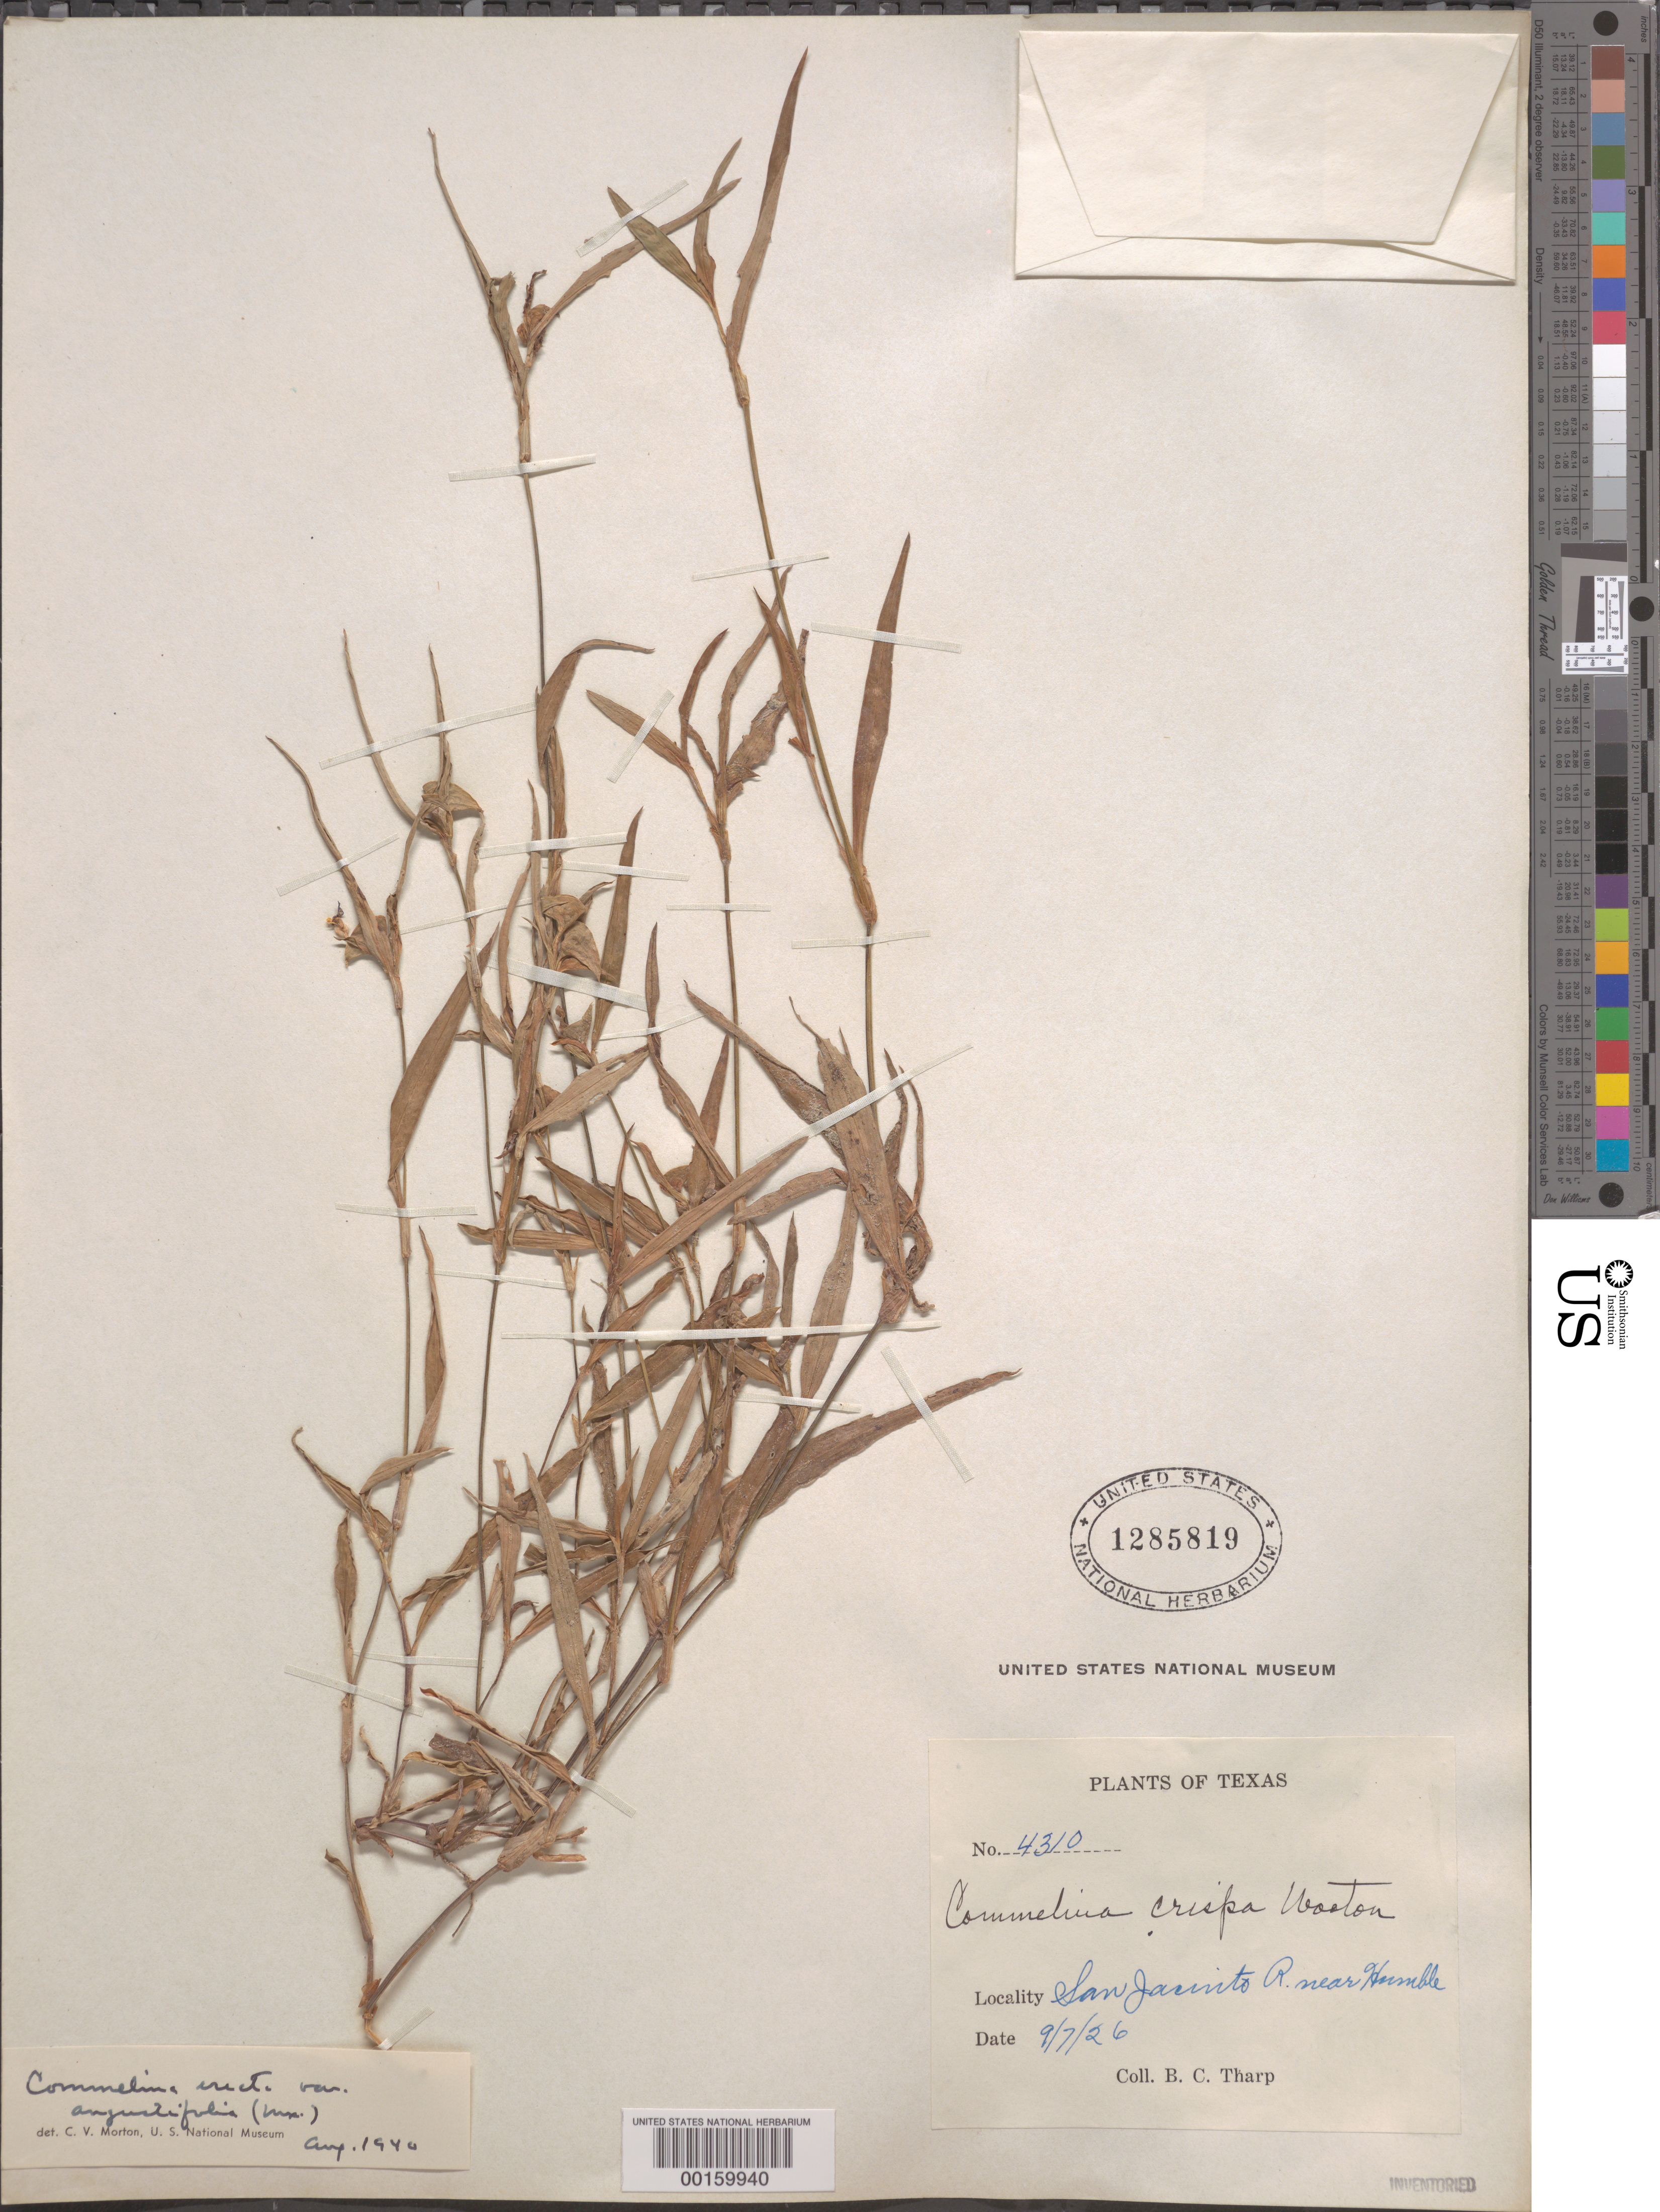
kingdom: Plantae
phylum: Tracheophyta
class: Liliopsida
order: Commelinales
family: Commelinaceae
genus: Commelina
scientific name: Commelina erecta var. angustifolia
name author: (Michx.) Fernald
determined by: Morton, C. V.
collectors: B. C. Tharp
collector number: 4310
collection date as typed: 07 Sep 1926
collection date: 1926-09-07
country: United States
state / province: Texas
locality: San jacinto river, near humble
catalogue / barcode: US 1285819